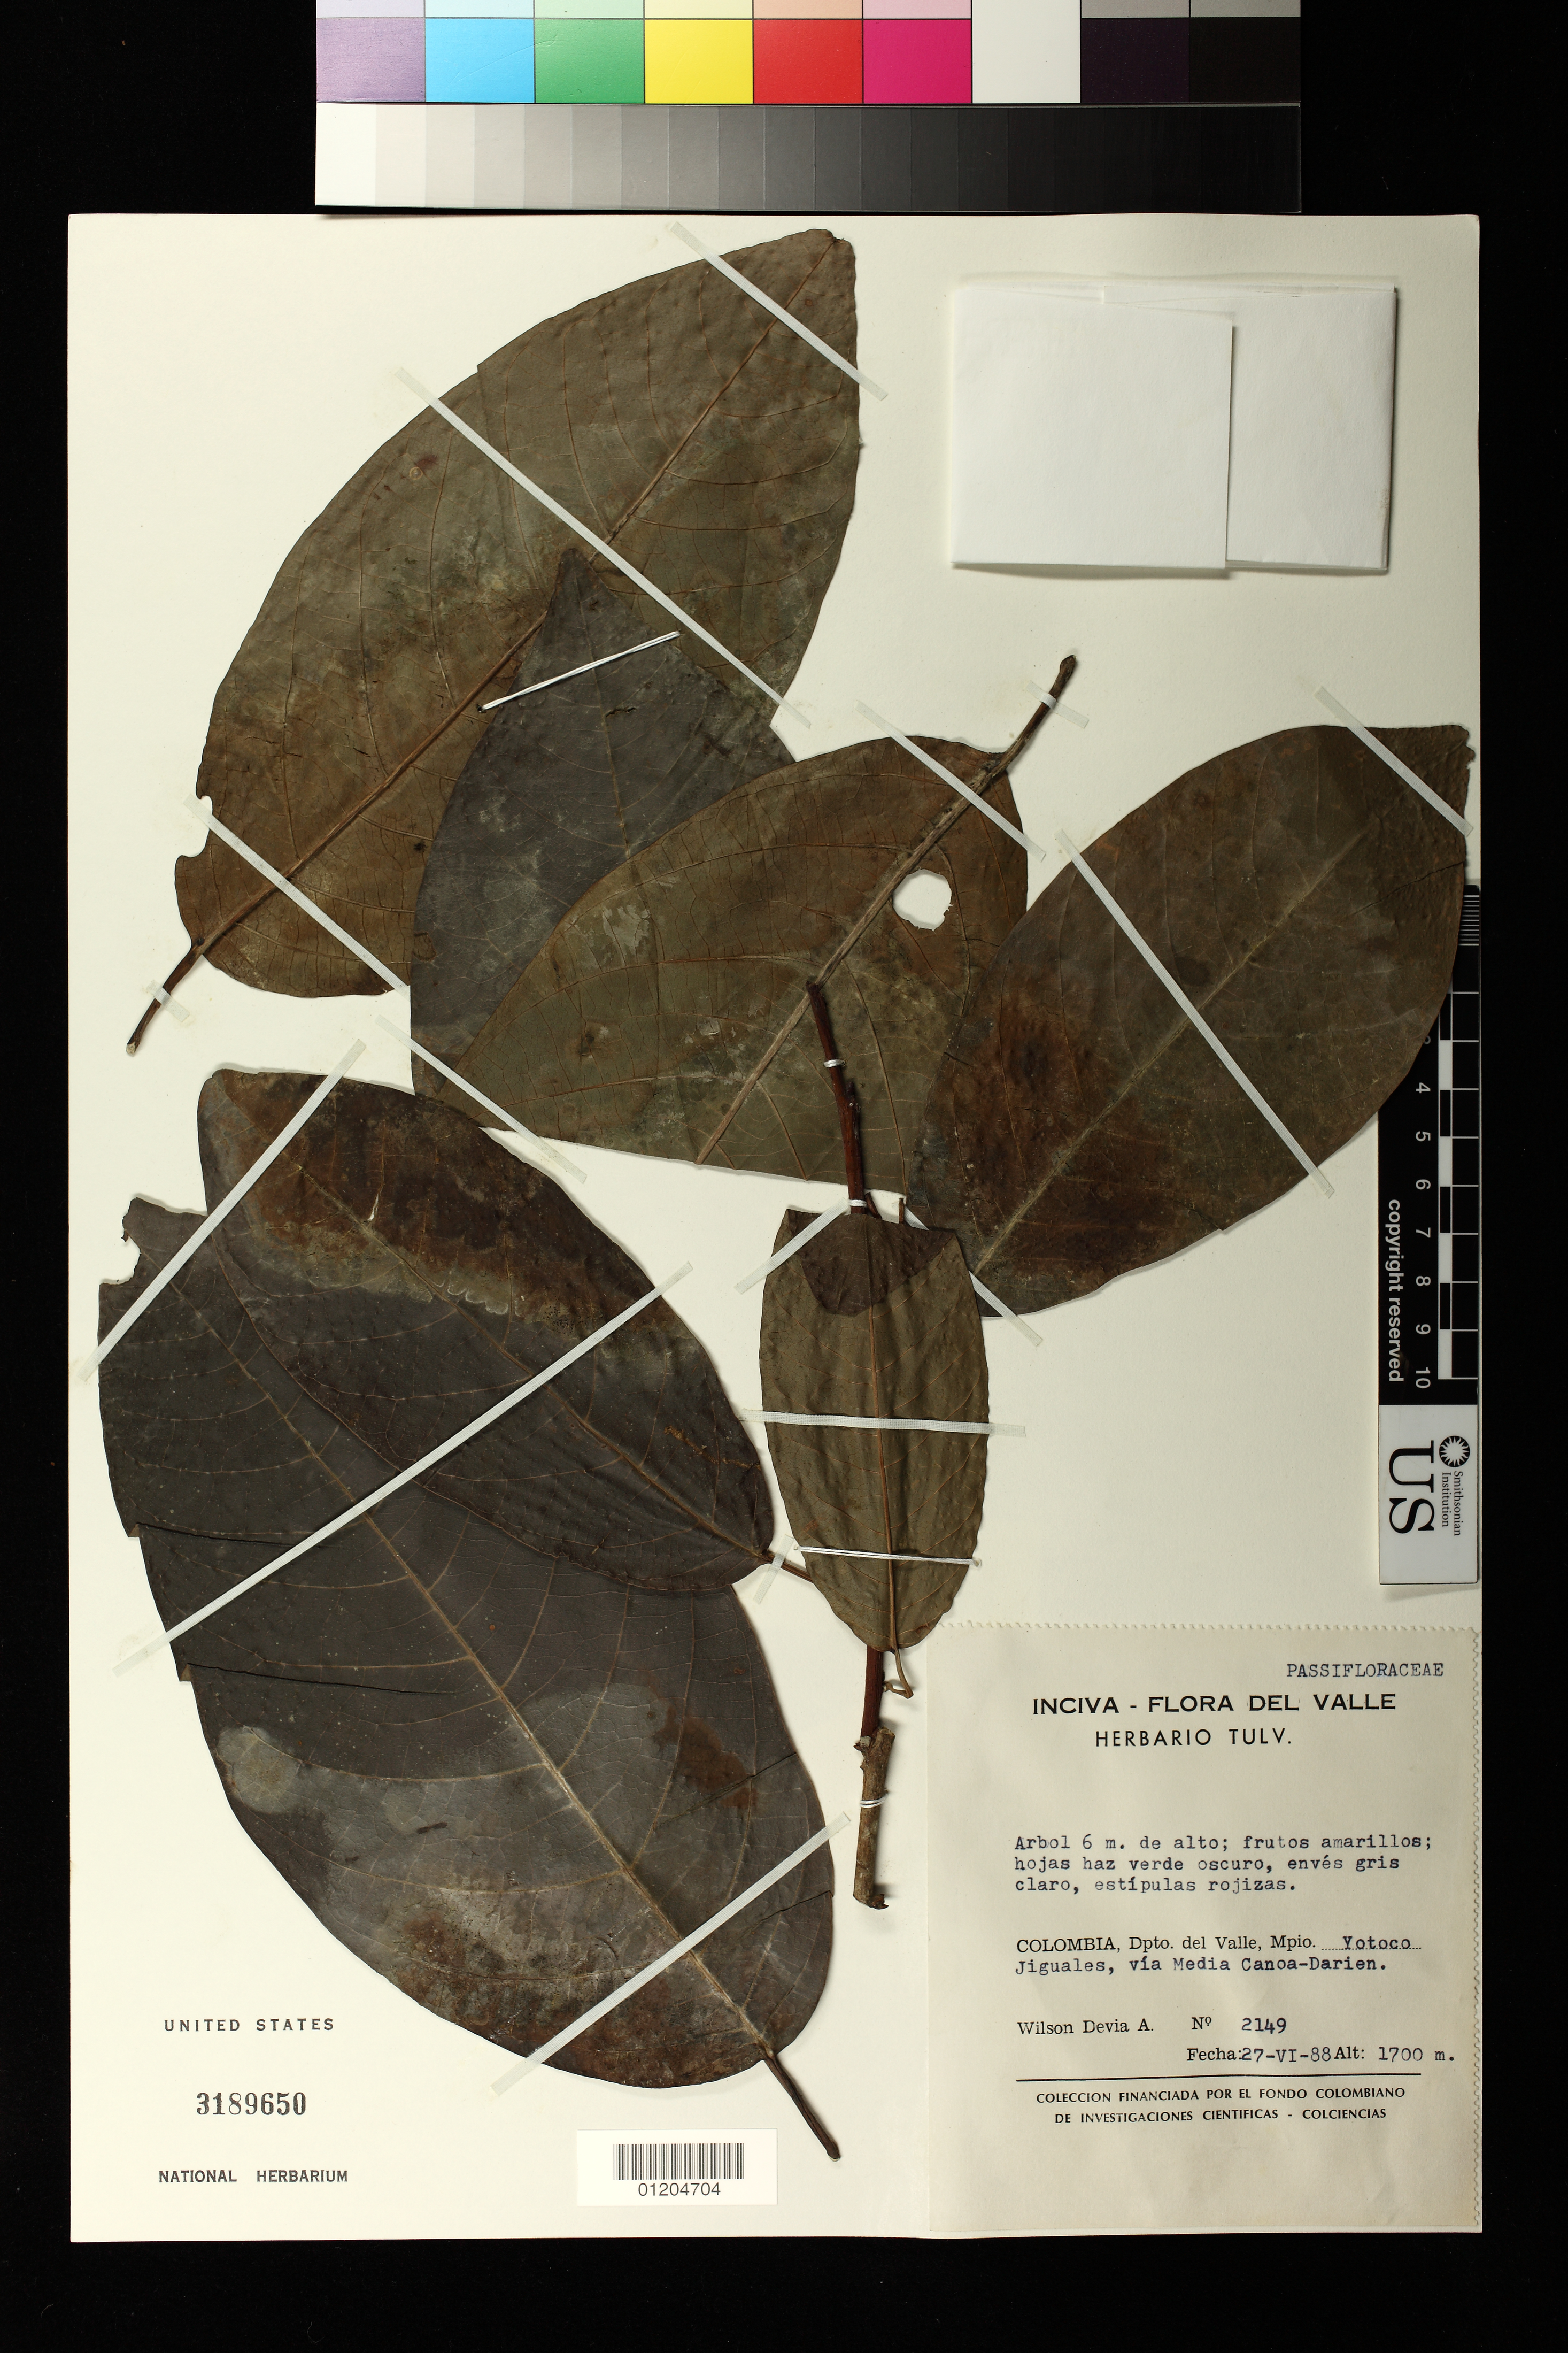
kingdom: Plantae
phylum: Tracheophyta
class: Magnoliopsida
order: Malpighiales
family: Passifloraceae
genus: Passiflora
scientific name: Passiflora emarginata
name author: Humb. & Bonpl.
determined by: Albert, L.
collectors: D. A. Wilson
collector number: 2149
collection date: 1988-06-27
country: Colombia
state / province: Valle del Cauca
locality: Mpio. Yotoco. Jiguales, via Media Canoa-Darien.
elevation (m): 1700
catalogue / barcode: US 3189650